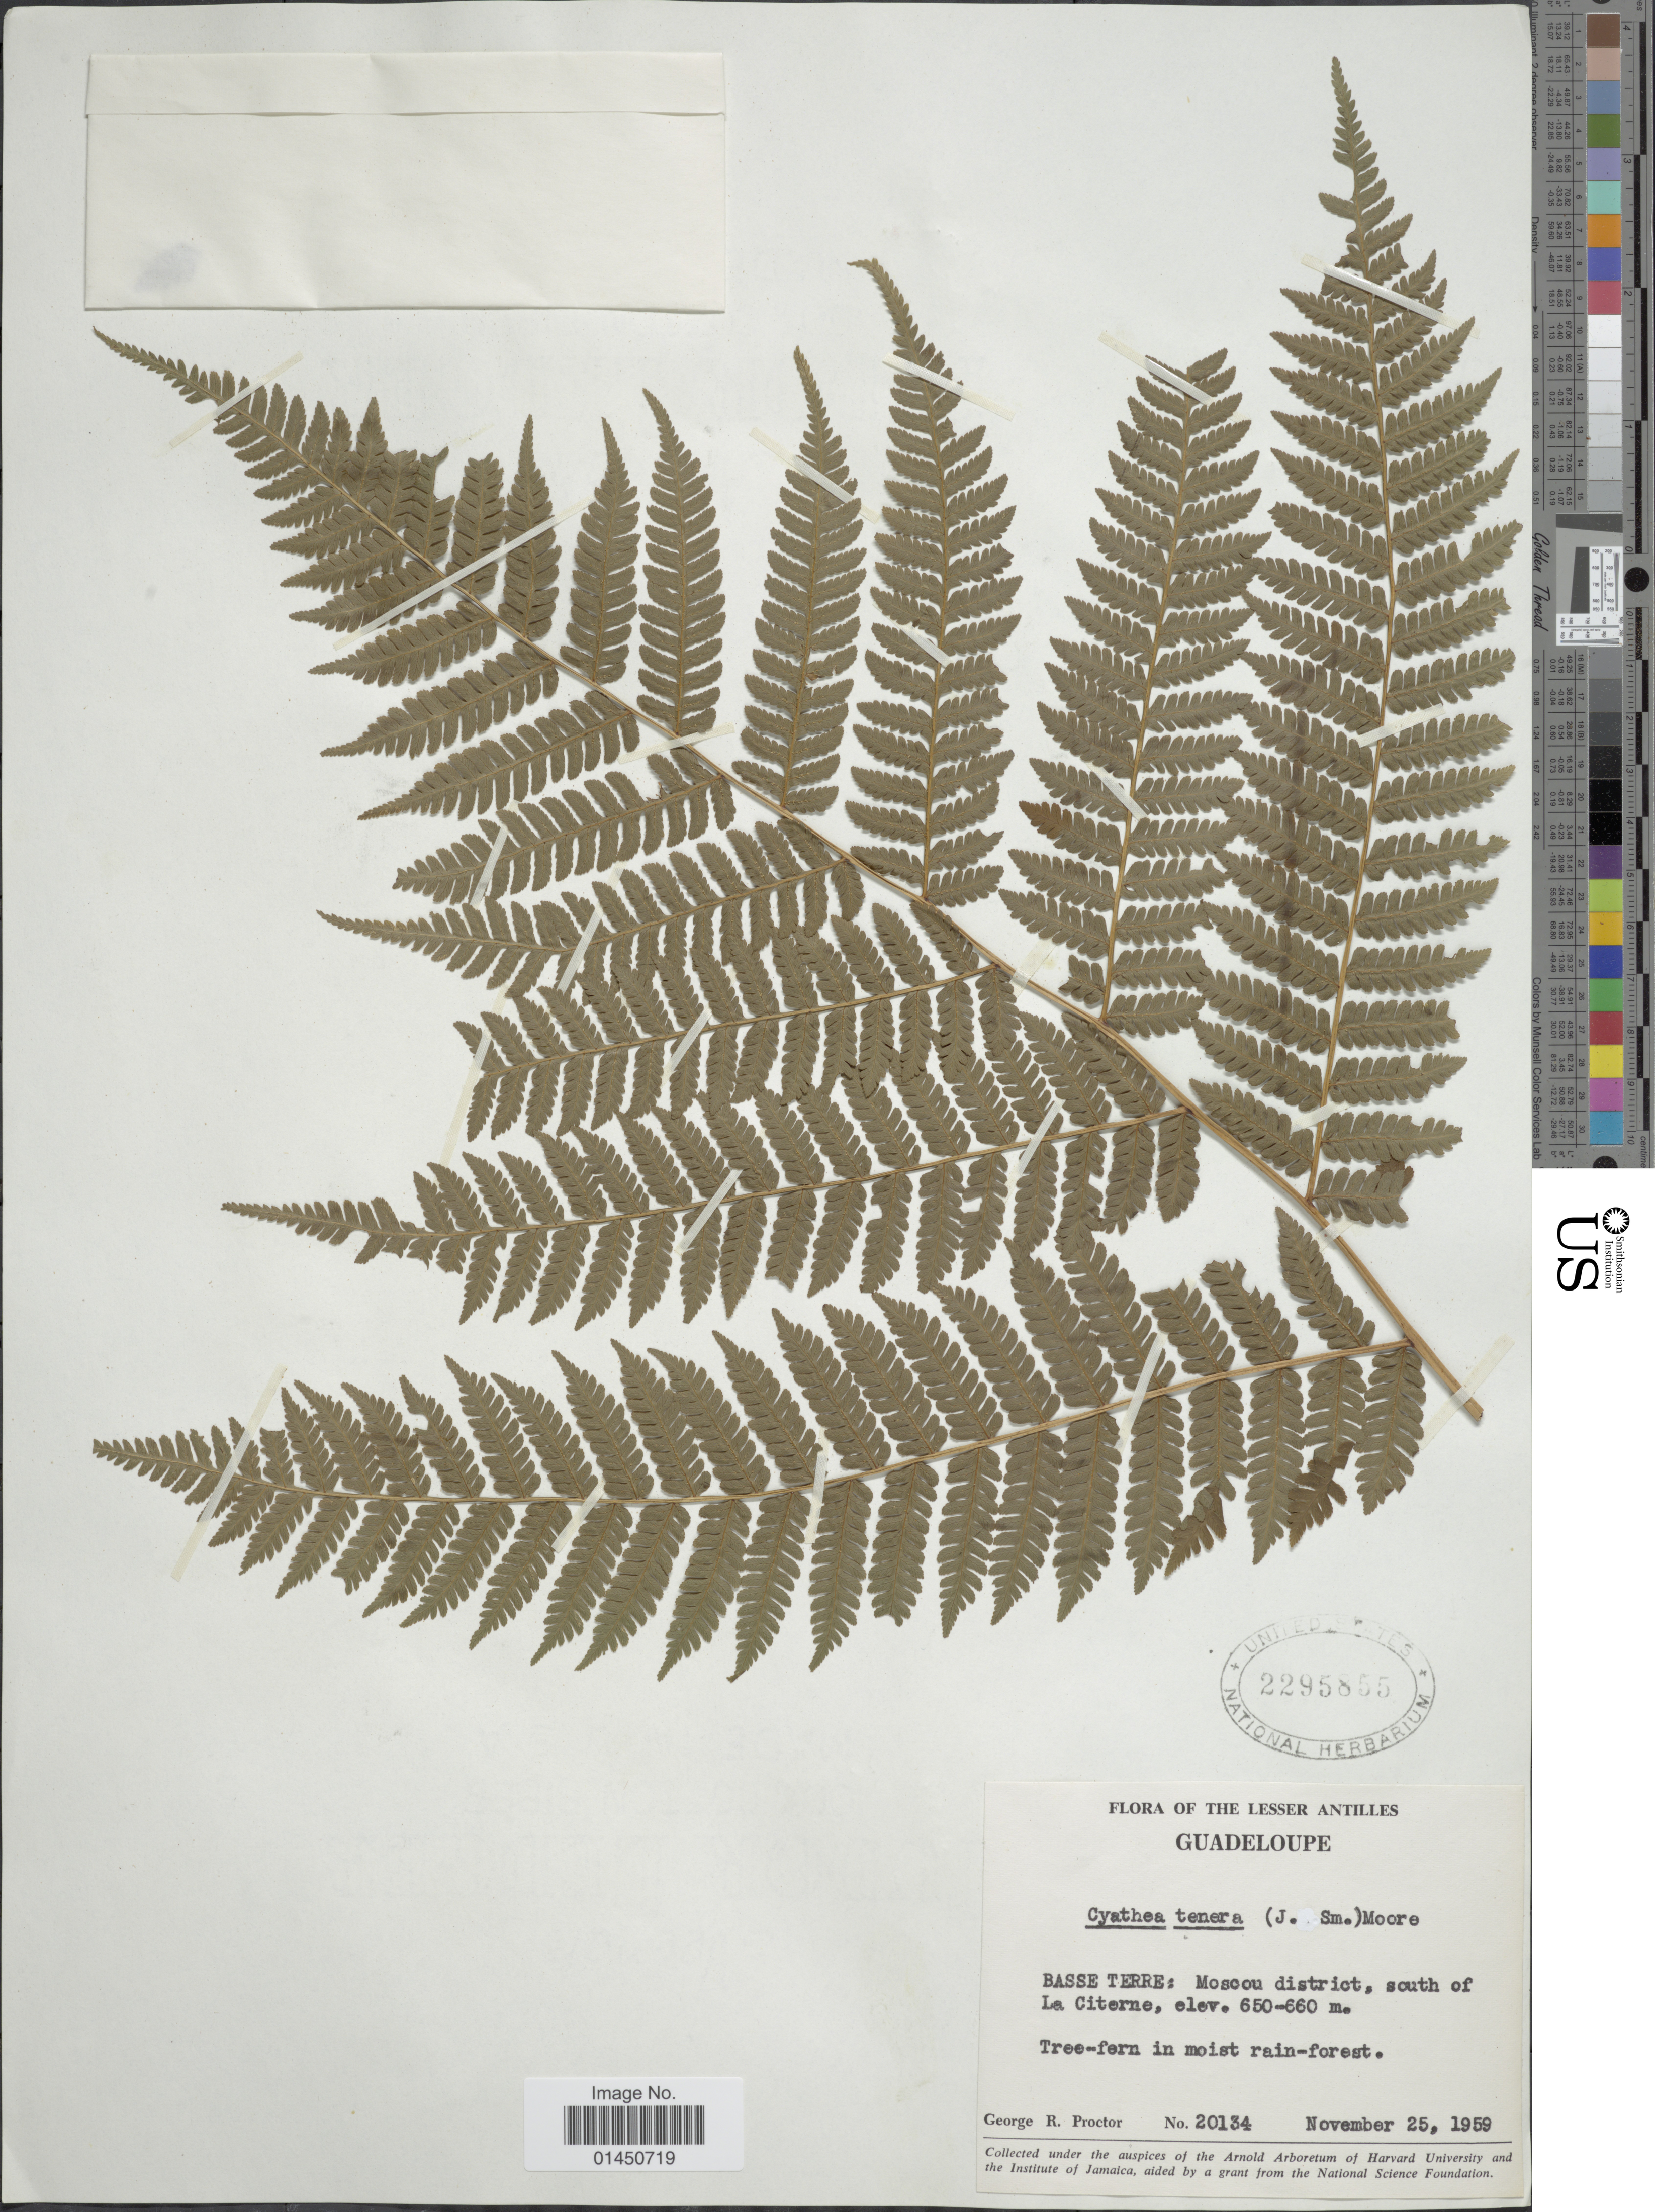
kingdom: Plantae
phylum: Tracheophyta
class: Polypodiopsida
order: Cyatheales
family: Cyatheaceae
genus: Cyathea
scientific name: Cyathea tenera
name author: (J. Sm. ex Hook.) T. Moore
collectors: G. R. Proctor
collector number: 20134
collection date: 1959-11-25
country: Guadeloupe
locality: The Lesser Antilles, Basse Terre: Moscou district, south of La Citerne.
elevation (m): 650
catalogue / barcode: US 2295855